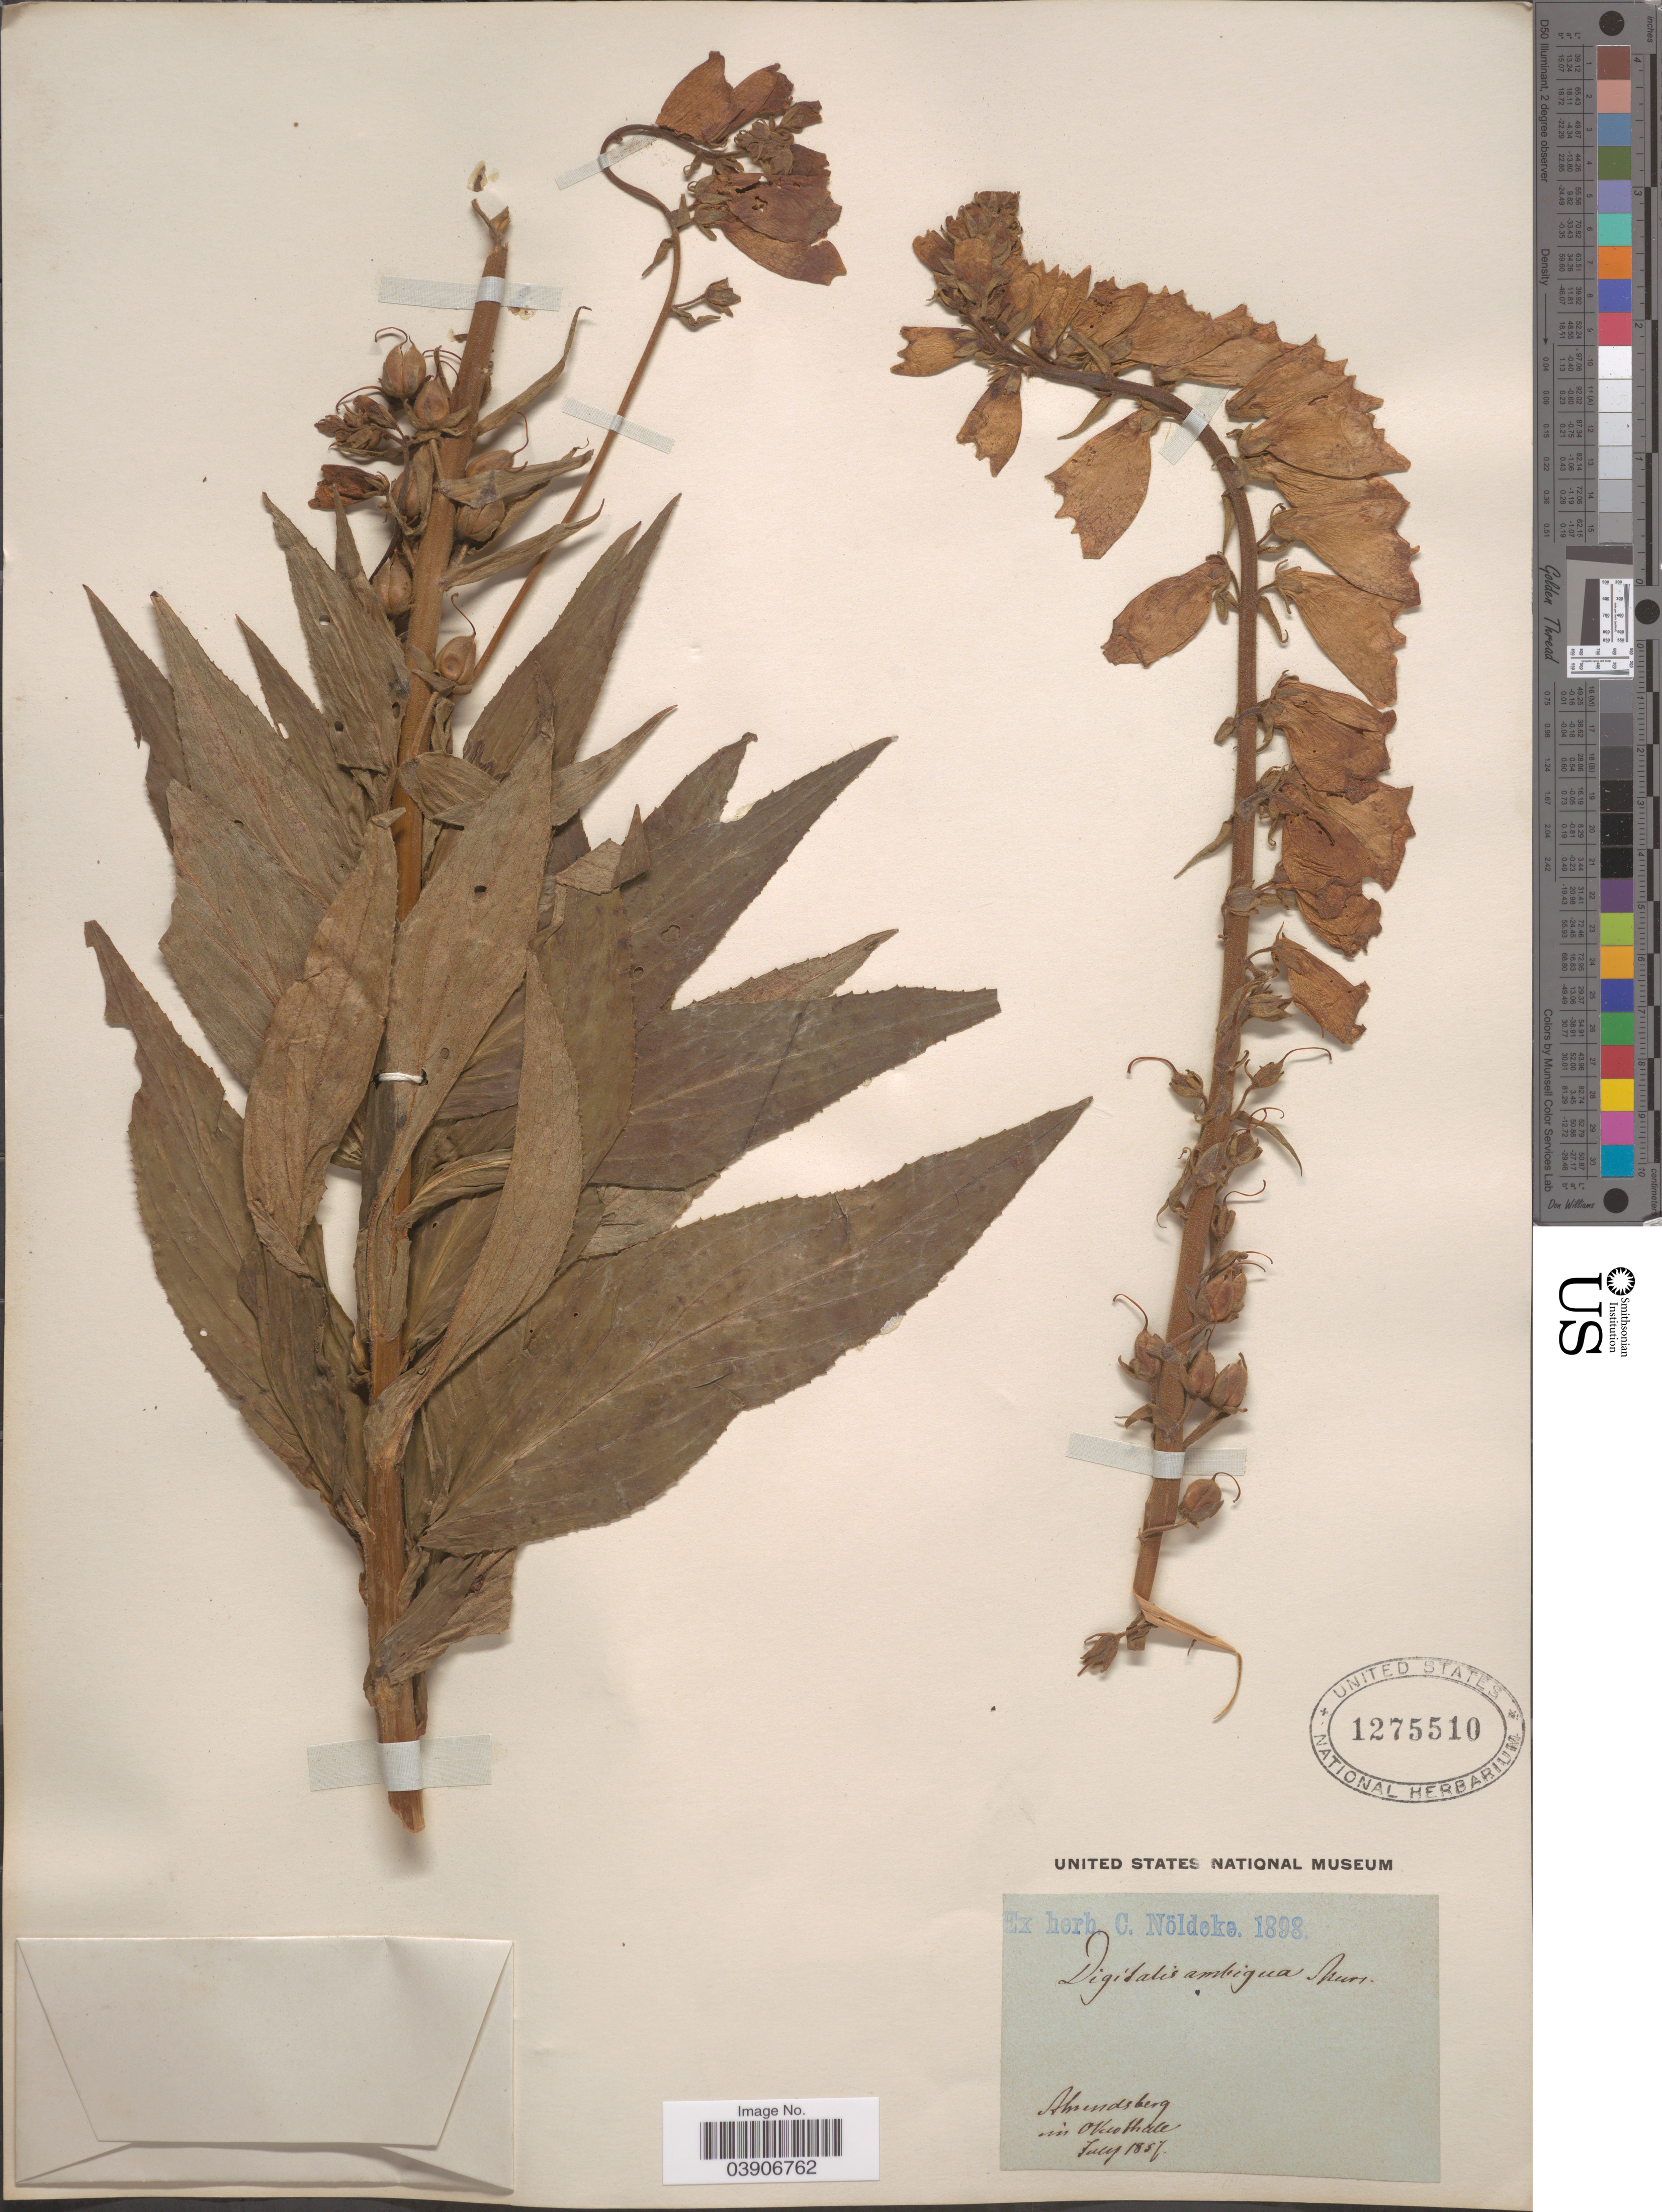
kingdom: Plantae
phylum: Tracheophyta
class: Magnoliopsida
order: Lamiales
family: Plantaginaceae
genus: Digitalis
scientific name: Digitalis ambigua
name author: Murray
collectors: ex herb. C. Noldeke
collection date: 1857-07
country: Germany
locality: Ahrendsberg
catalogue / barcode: US 1275510